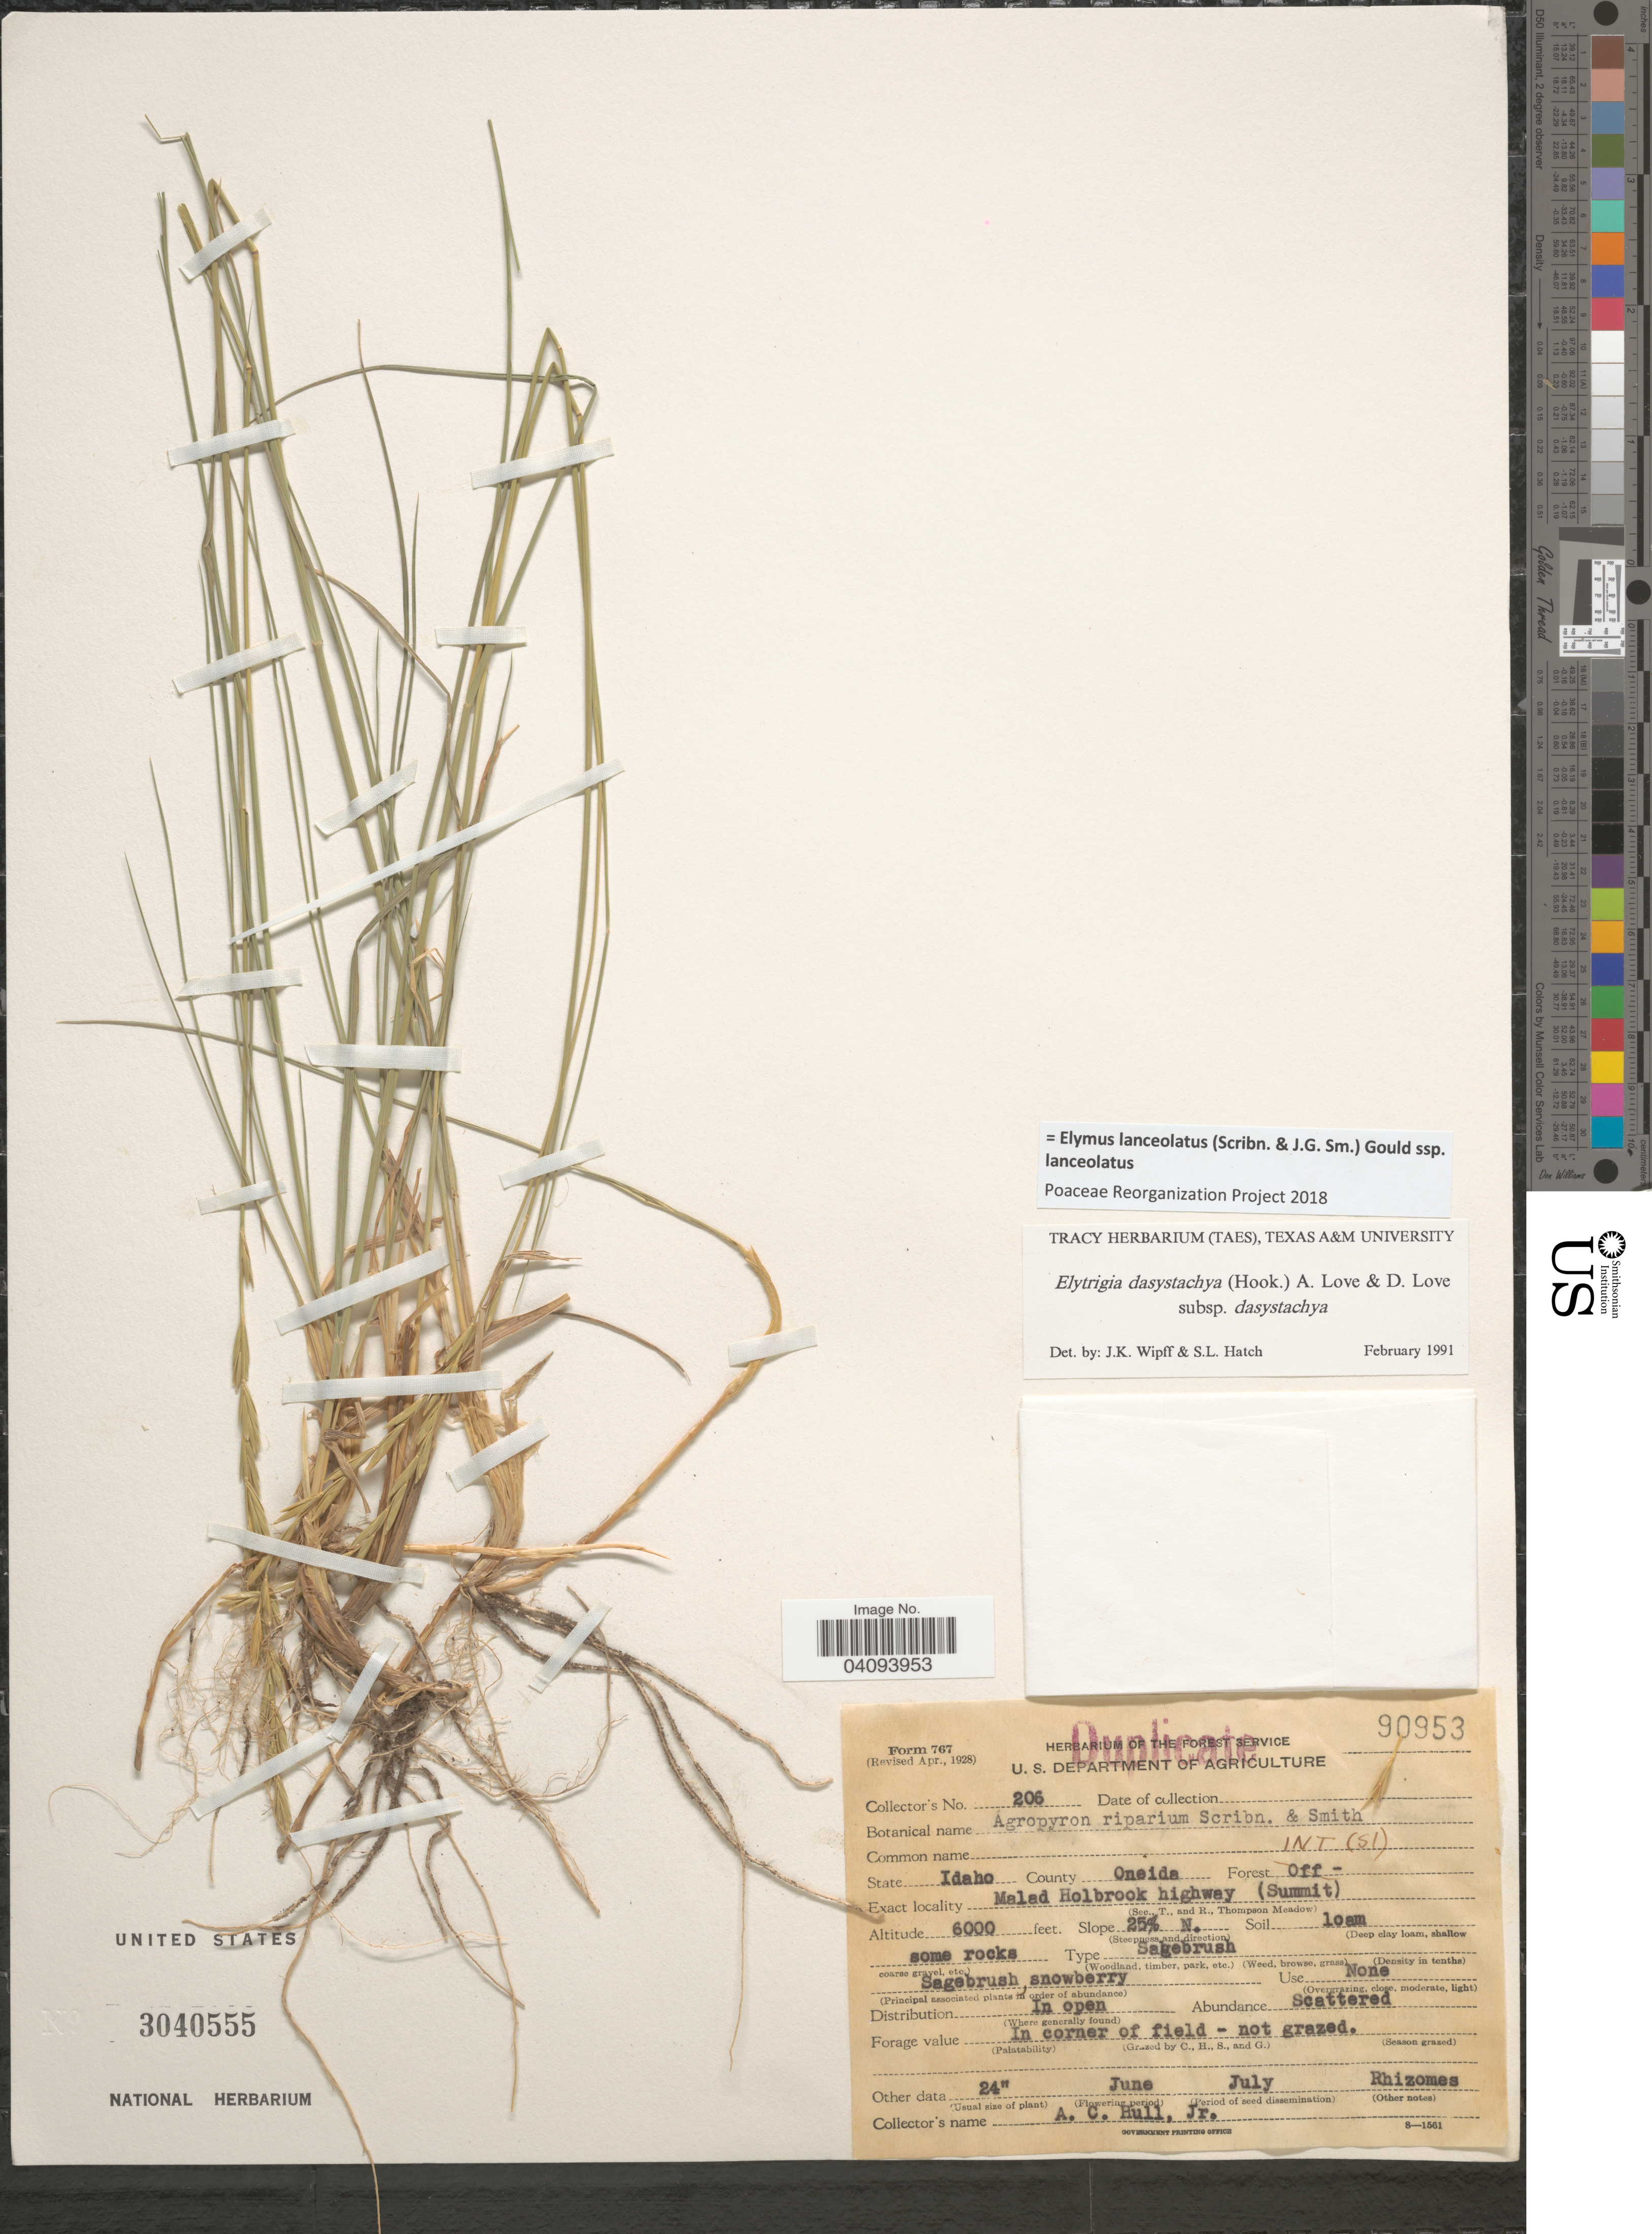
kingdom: Plantae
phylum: Tracheophyta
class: Liliopsida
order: Poales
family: Poaceae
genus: Elymus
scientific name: Elymus lanceolatus subsp. lanceolatus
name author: (Scribn. & J.G. Sm.) Gould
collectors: A. Hull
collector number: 206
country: United States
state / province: Idaho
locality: County Oneida. Forest INT (SI). Malad Holbrook highway (Summit). Slope 25% N.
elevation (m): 1829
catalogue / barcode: US 3040555